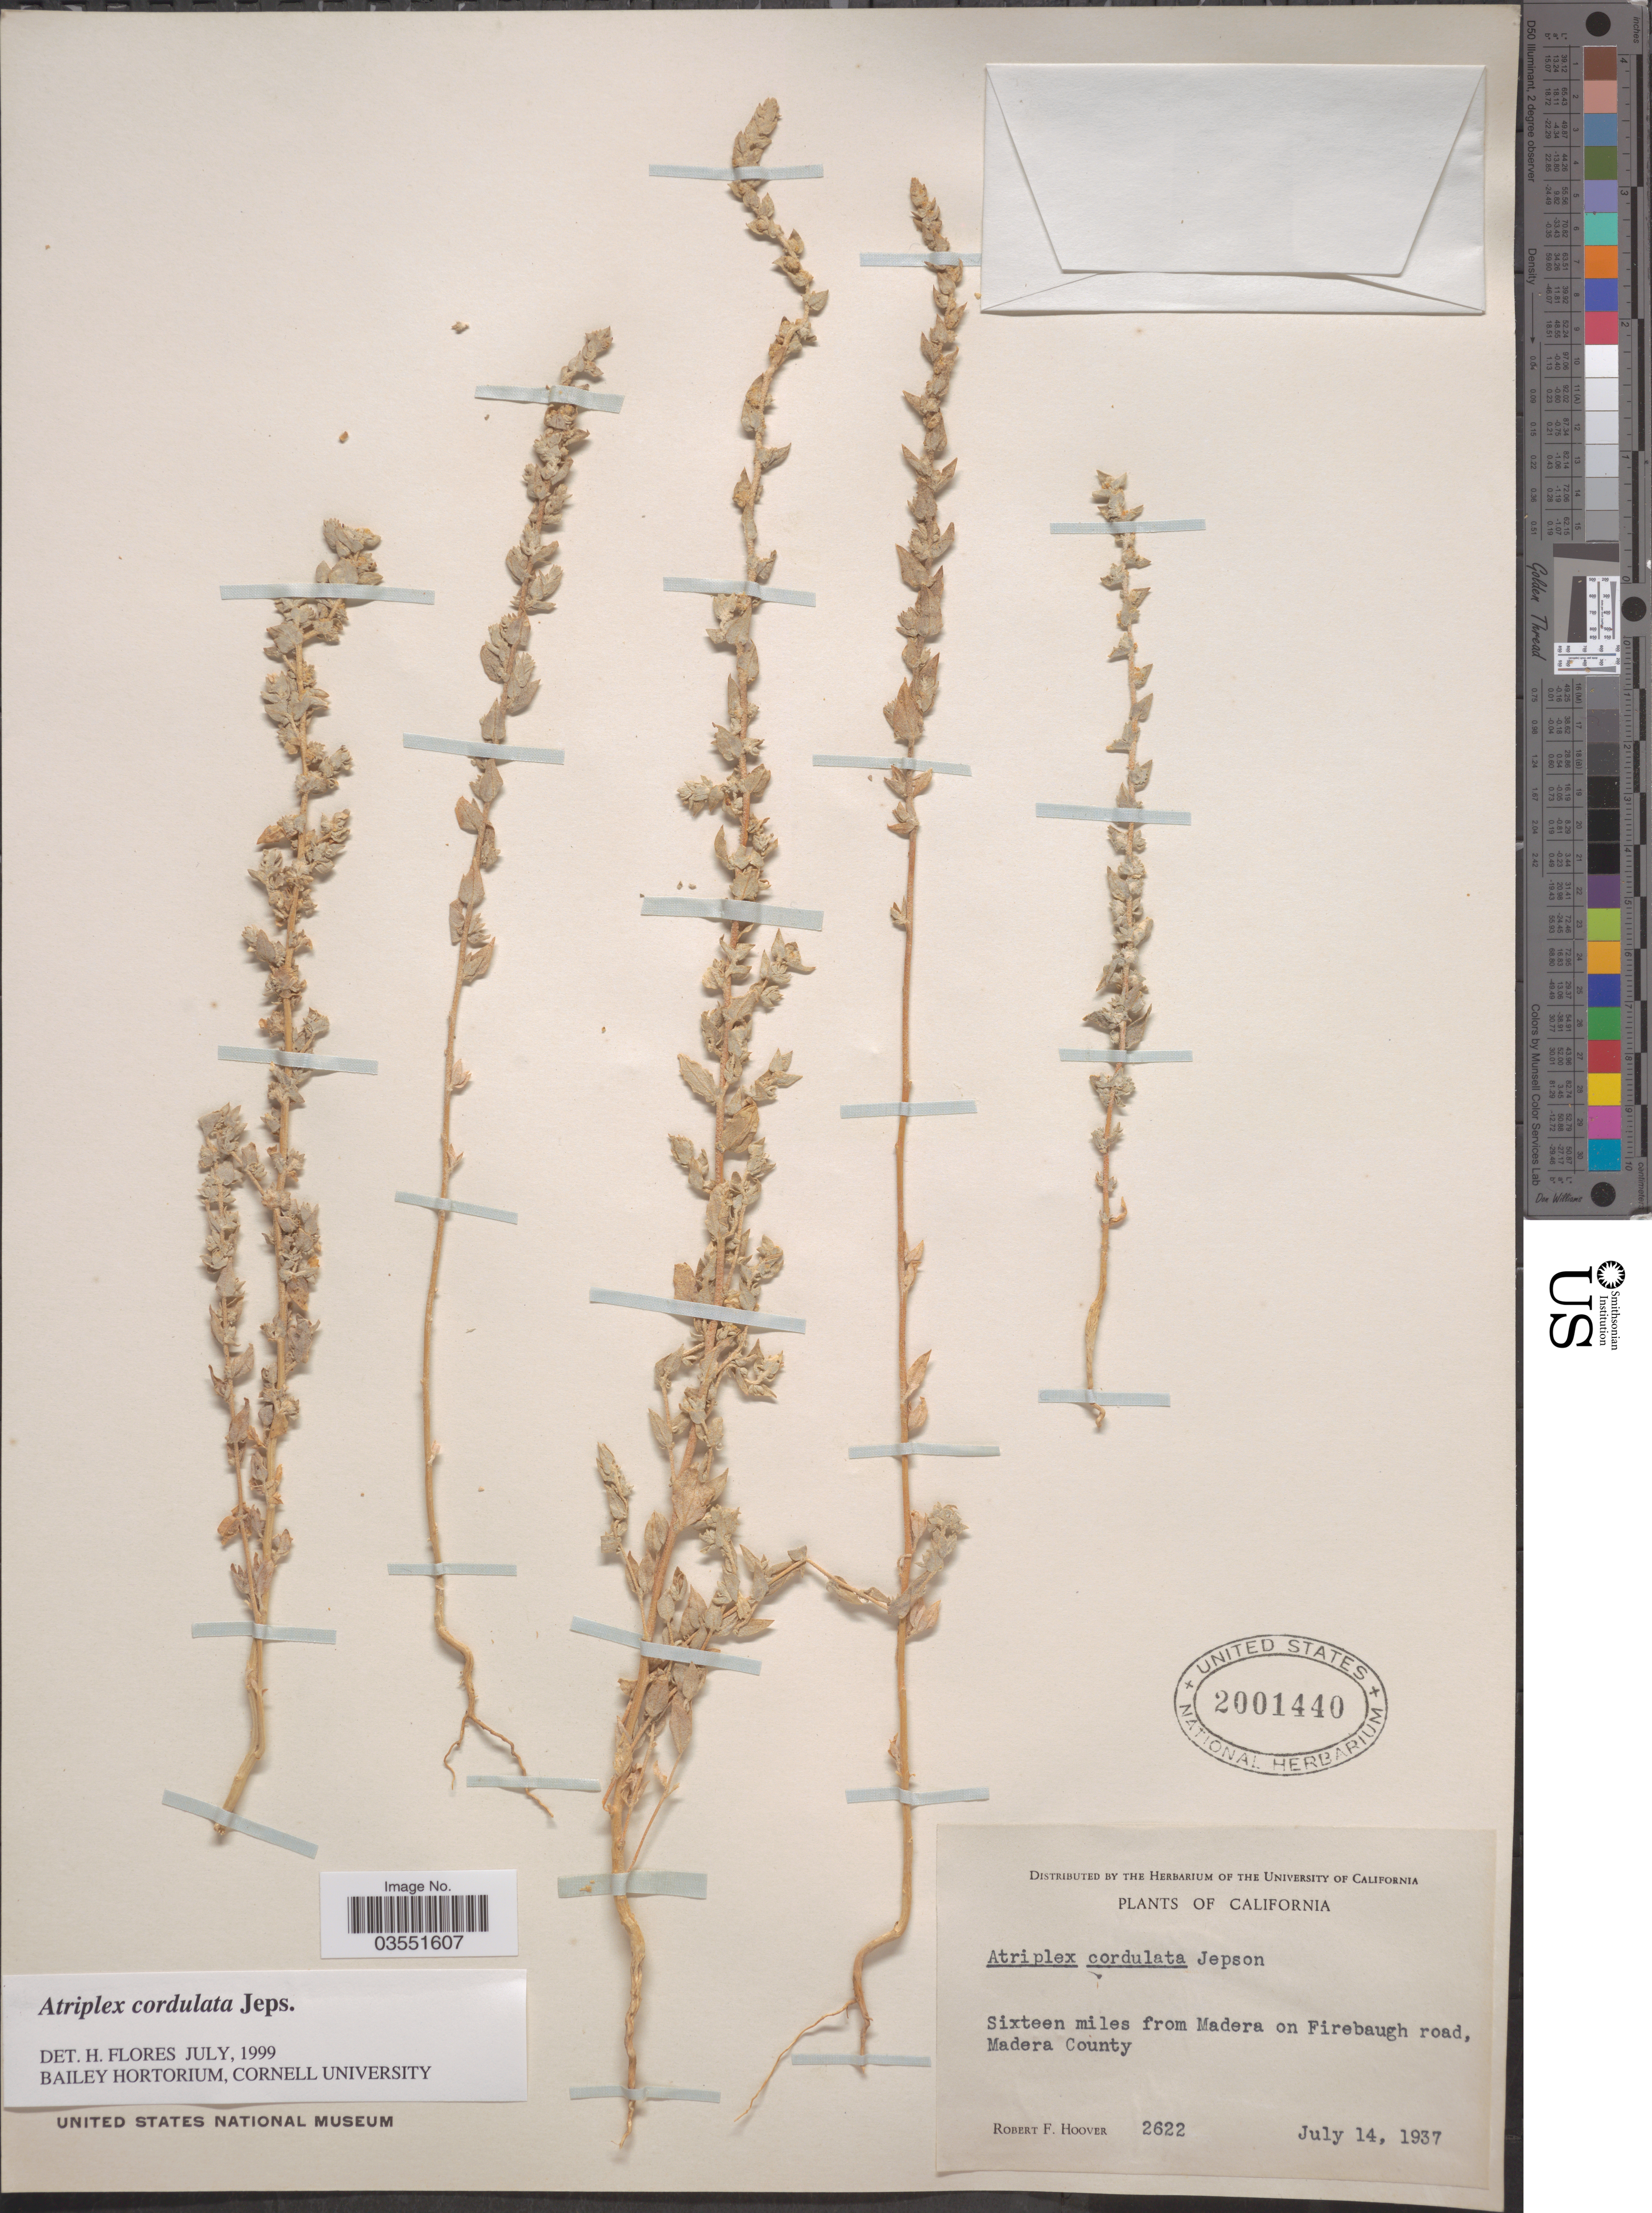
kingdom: Plantae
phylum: Tracheophyta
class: Magnoliopsida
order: Caryophyllales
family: Amaranthaceae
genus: Atriplex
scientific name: Atriplex cordulata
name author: Jeps.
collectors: R. F. Hoover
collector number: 2622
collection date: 1937-07-14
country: United States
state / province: California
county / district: Madera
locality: Sixteen miles from Madera on Firebaugh road, Madera County.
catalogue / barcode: US 2001440